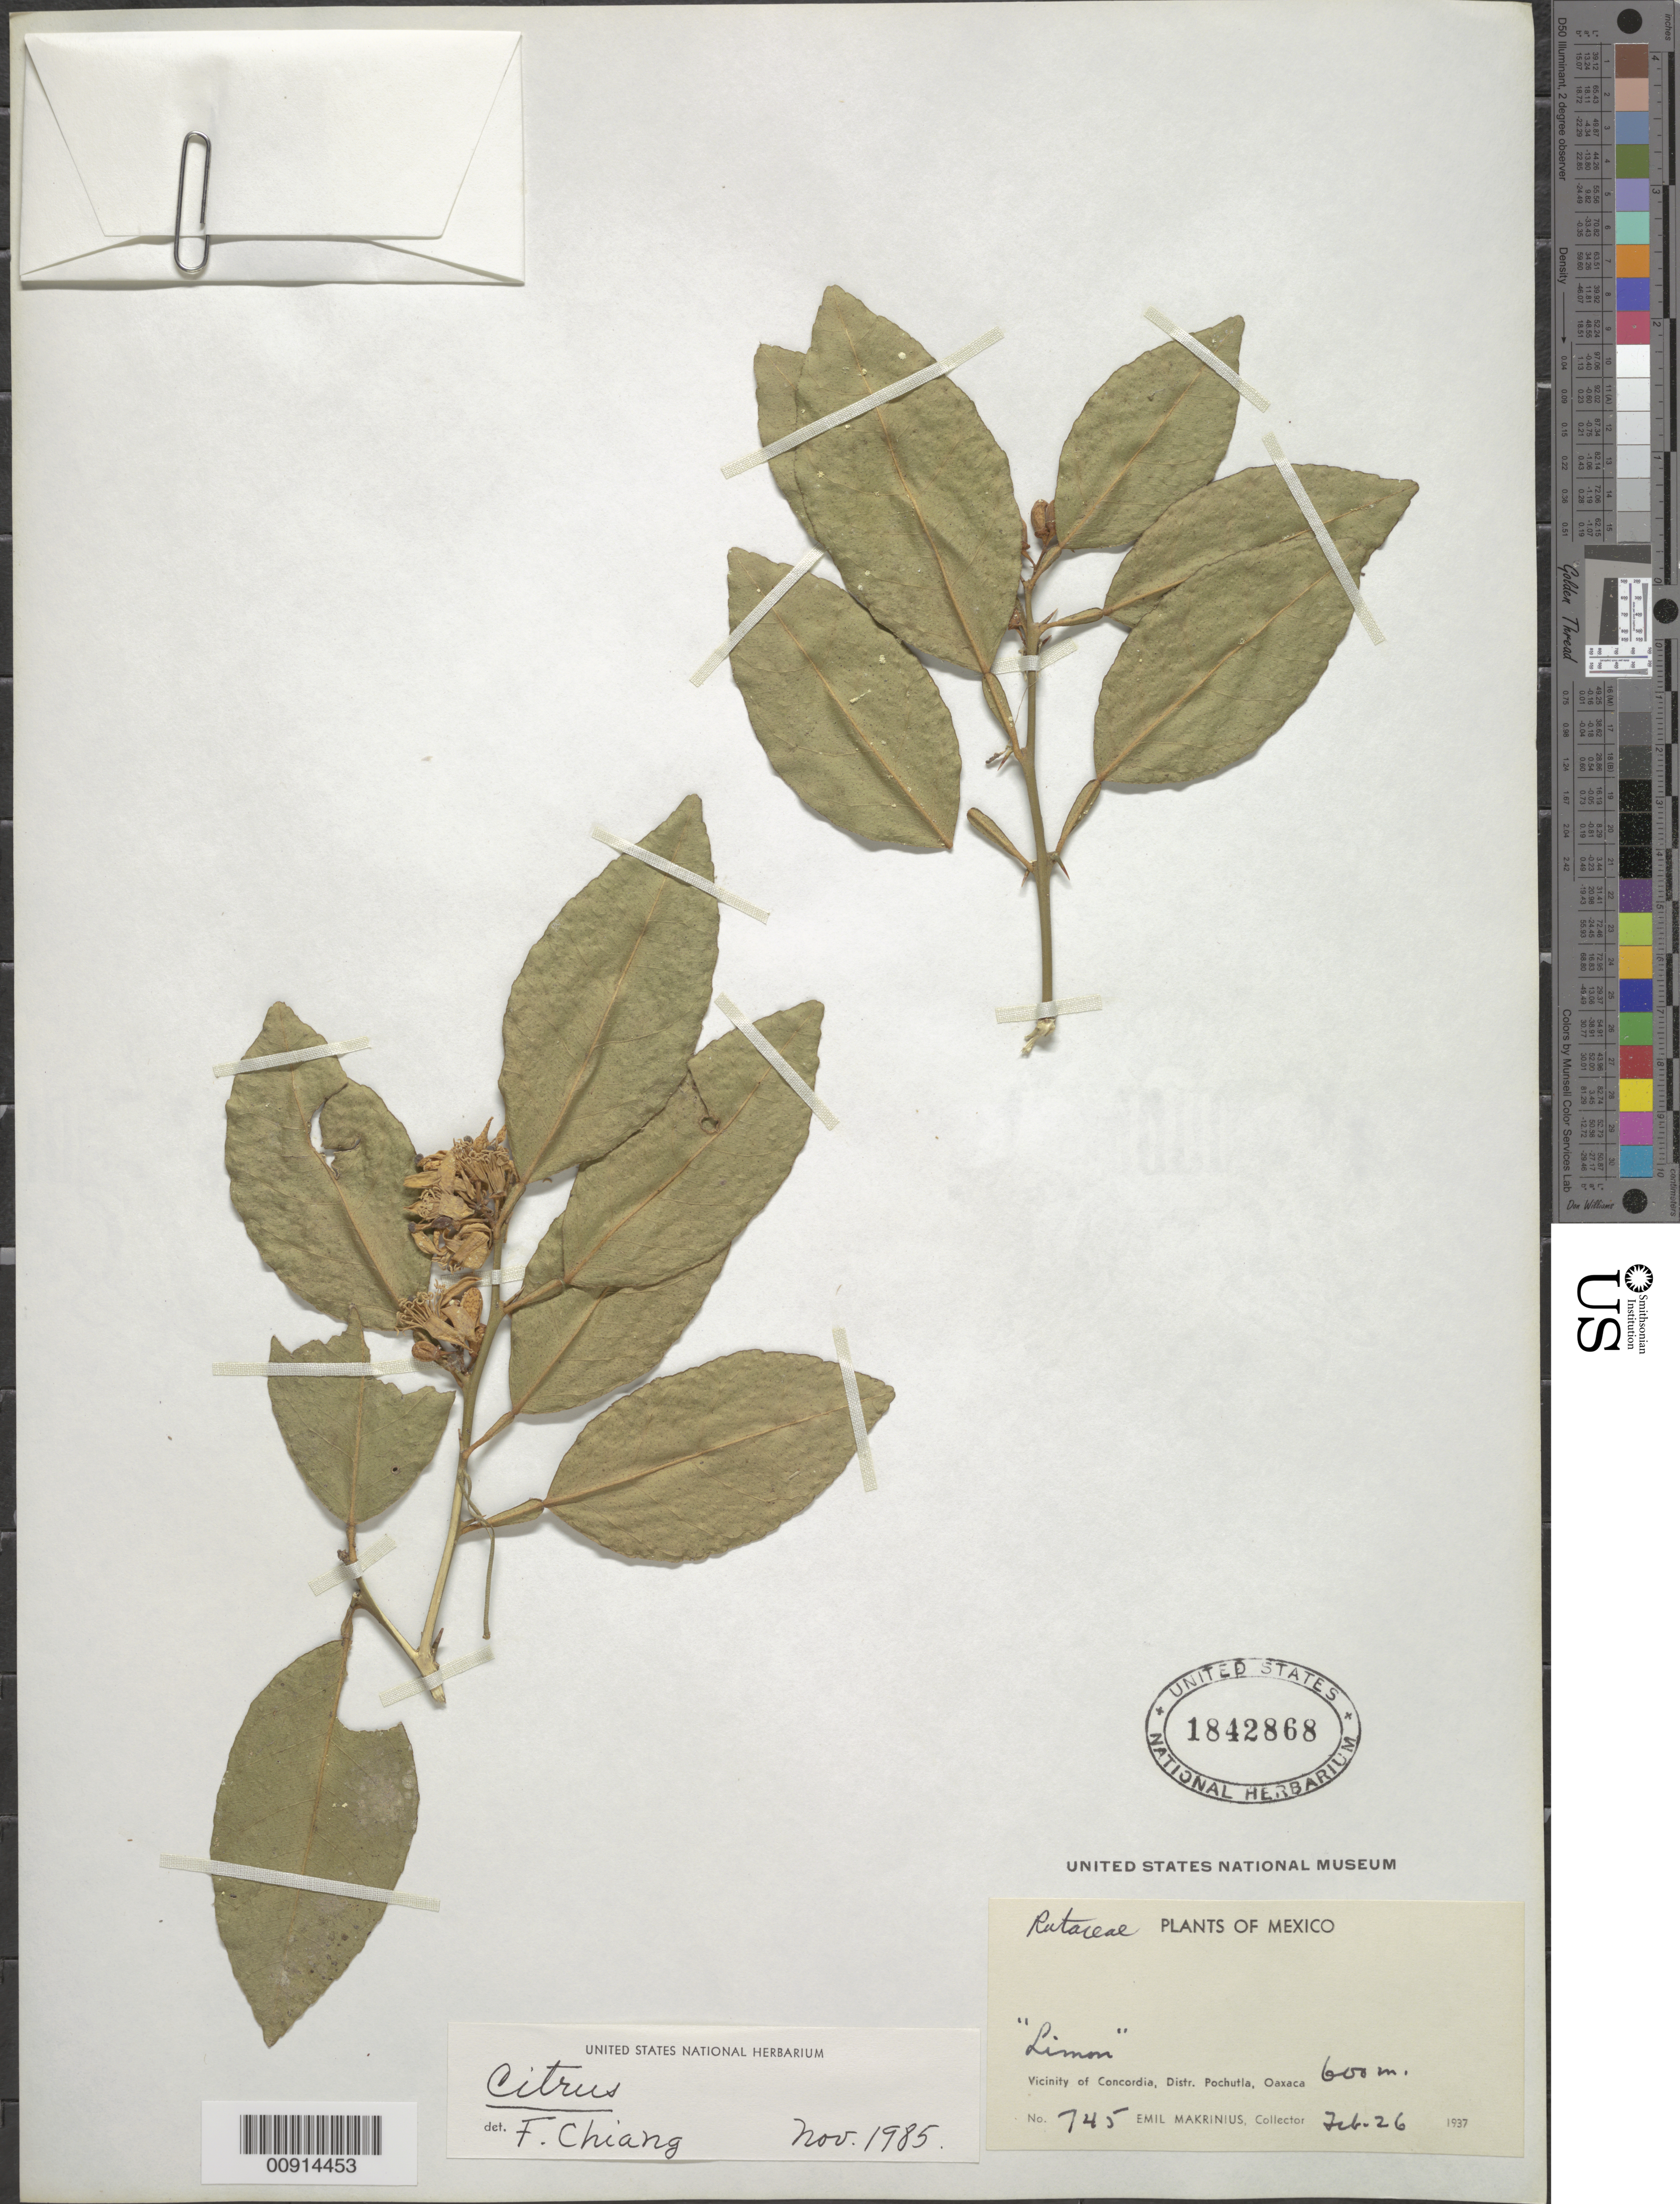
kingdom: Plantae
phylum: Tracheophyta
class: Magnoliopsida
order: Sapindales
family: Rutaceae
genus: Citrus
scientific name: Citrus sp.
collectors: E. Makrinius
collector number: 745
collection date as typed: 26 Feb 1937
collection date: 1937-02-26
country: Mexico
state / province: Oaxaca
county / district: Pochutla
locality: Vicinity of Concordia, Distr. Pochutla, Oaxaca.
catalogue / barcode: US 1842868